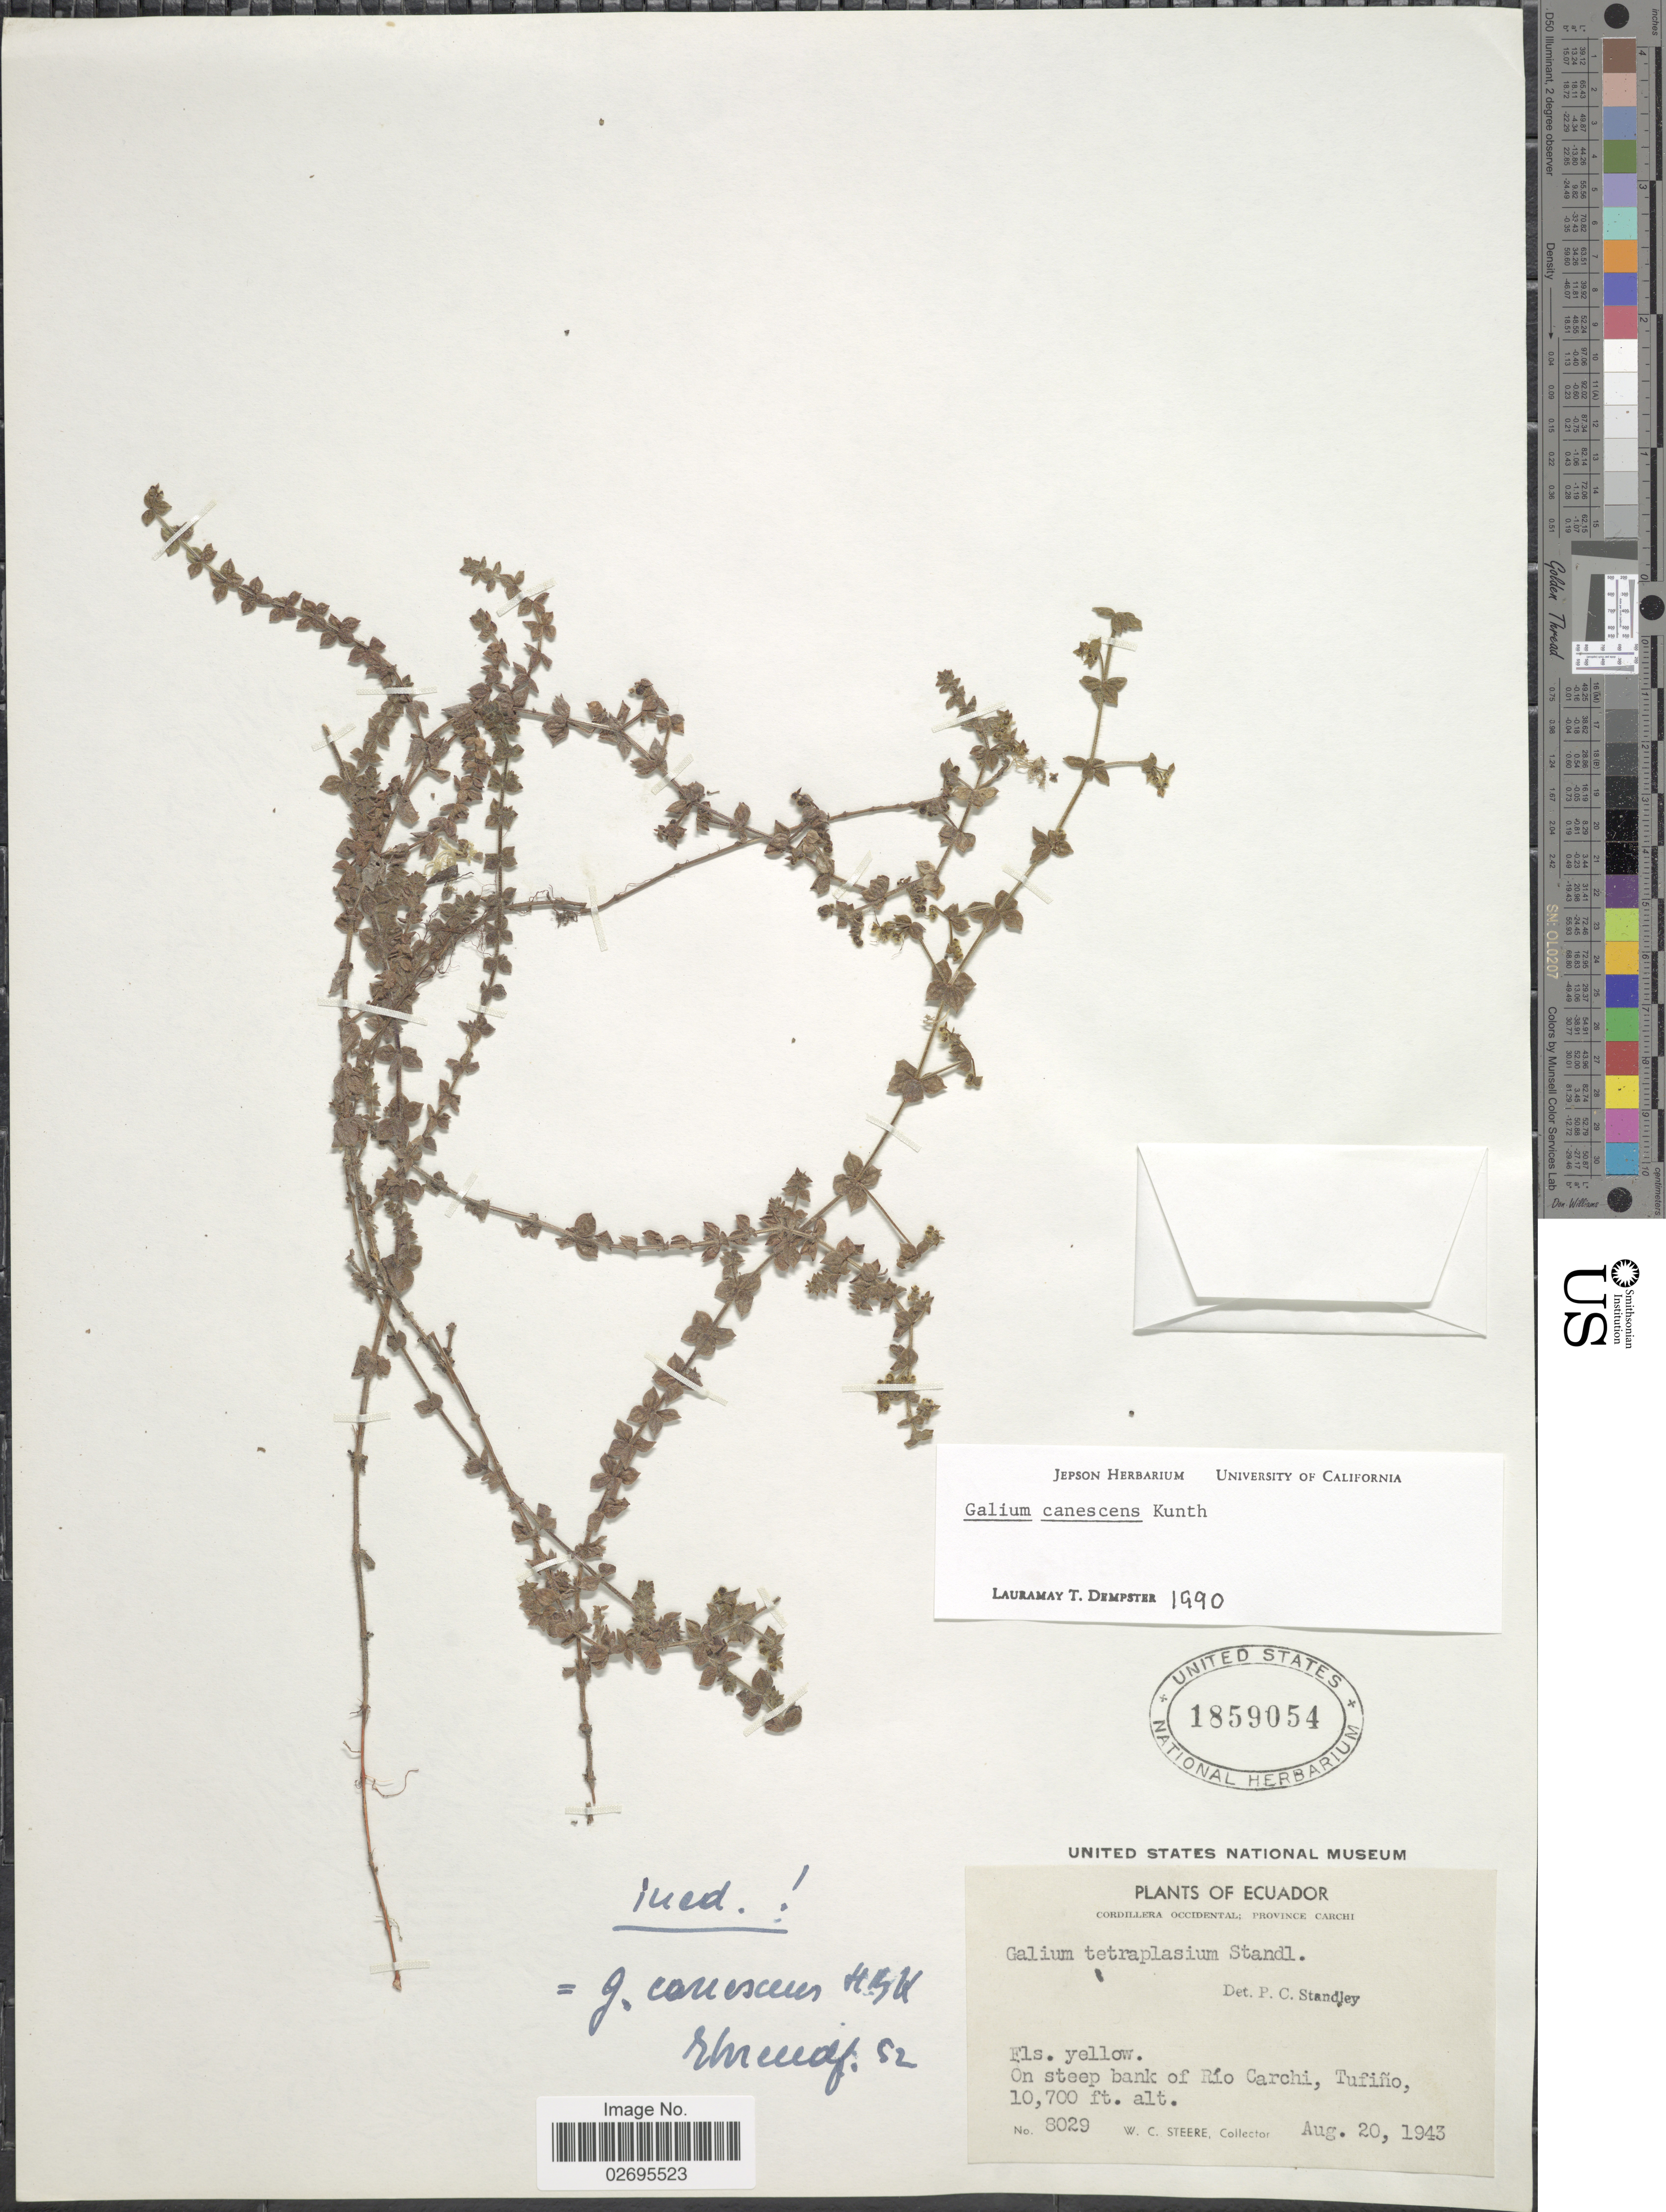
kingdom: Plantae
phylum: Tracheophyta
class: Magnoliopsida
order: Gentianales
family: Rubiaceae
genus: Galium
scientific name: Galium canescens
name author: Kunth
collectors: W. C. Steere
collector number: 8029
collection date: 1943-08-20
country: Ecuador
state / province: Carchi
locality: Cordillera Occidental, On steep bank of Río Carchi, Tufiño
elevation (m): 3261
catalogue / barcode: US 1859054